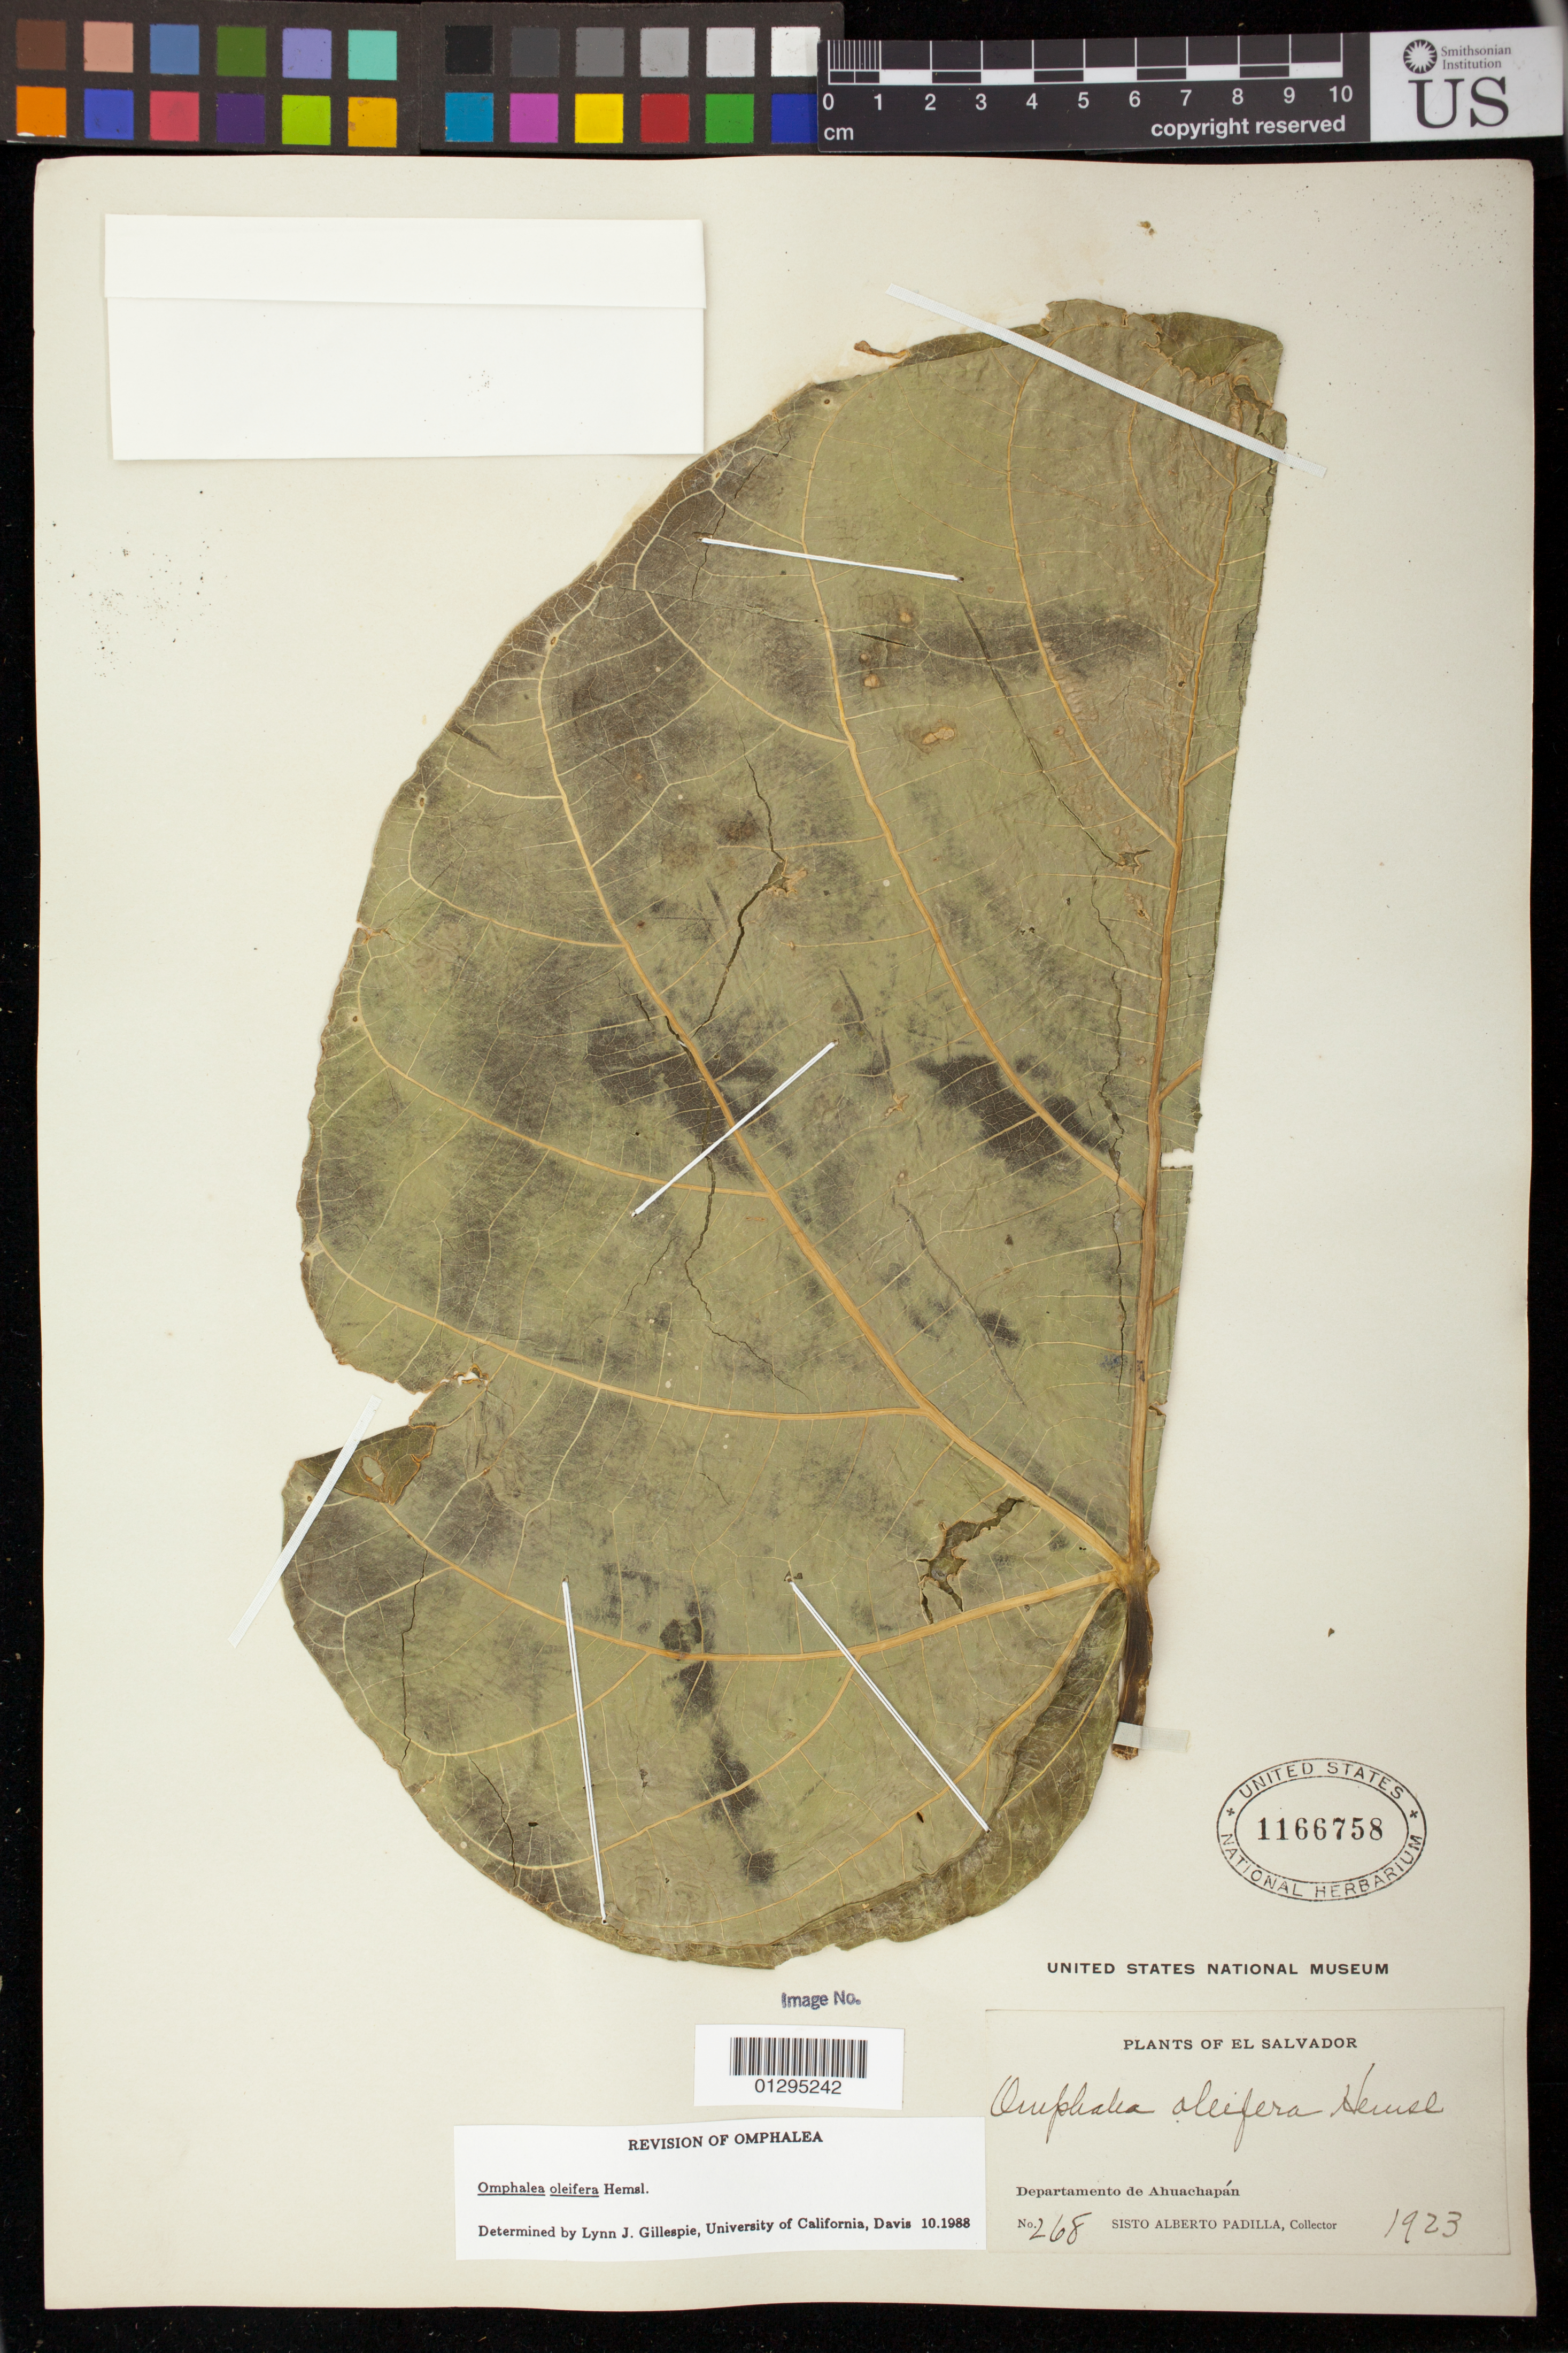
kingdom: Plantae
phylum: Tracheophyta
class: Magnoliopsida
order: Malpighiales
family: Euphorbiaceae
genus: Omphalea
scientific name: Omphalea oleifera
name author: Hemsl.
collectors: S. A. Padilla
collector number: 268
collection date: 1923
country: El Salvador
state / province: Ahuachapan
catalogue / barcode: US 1166758